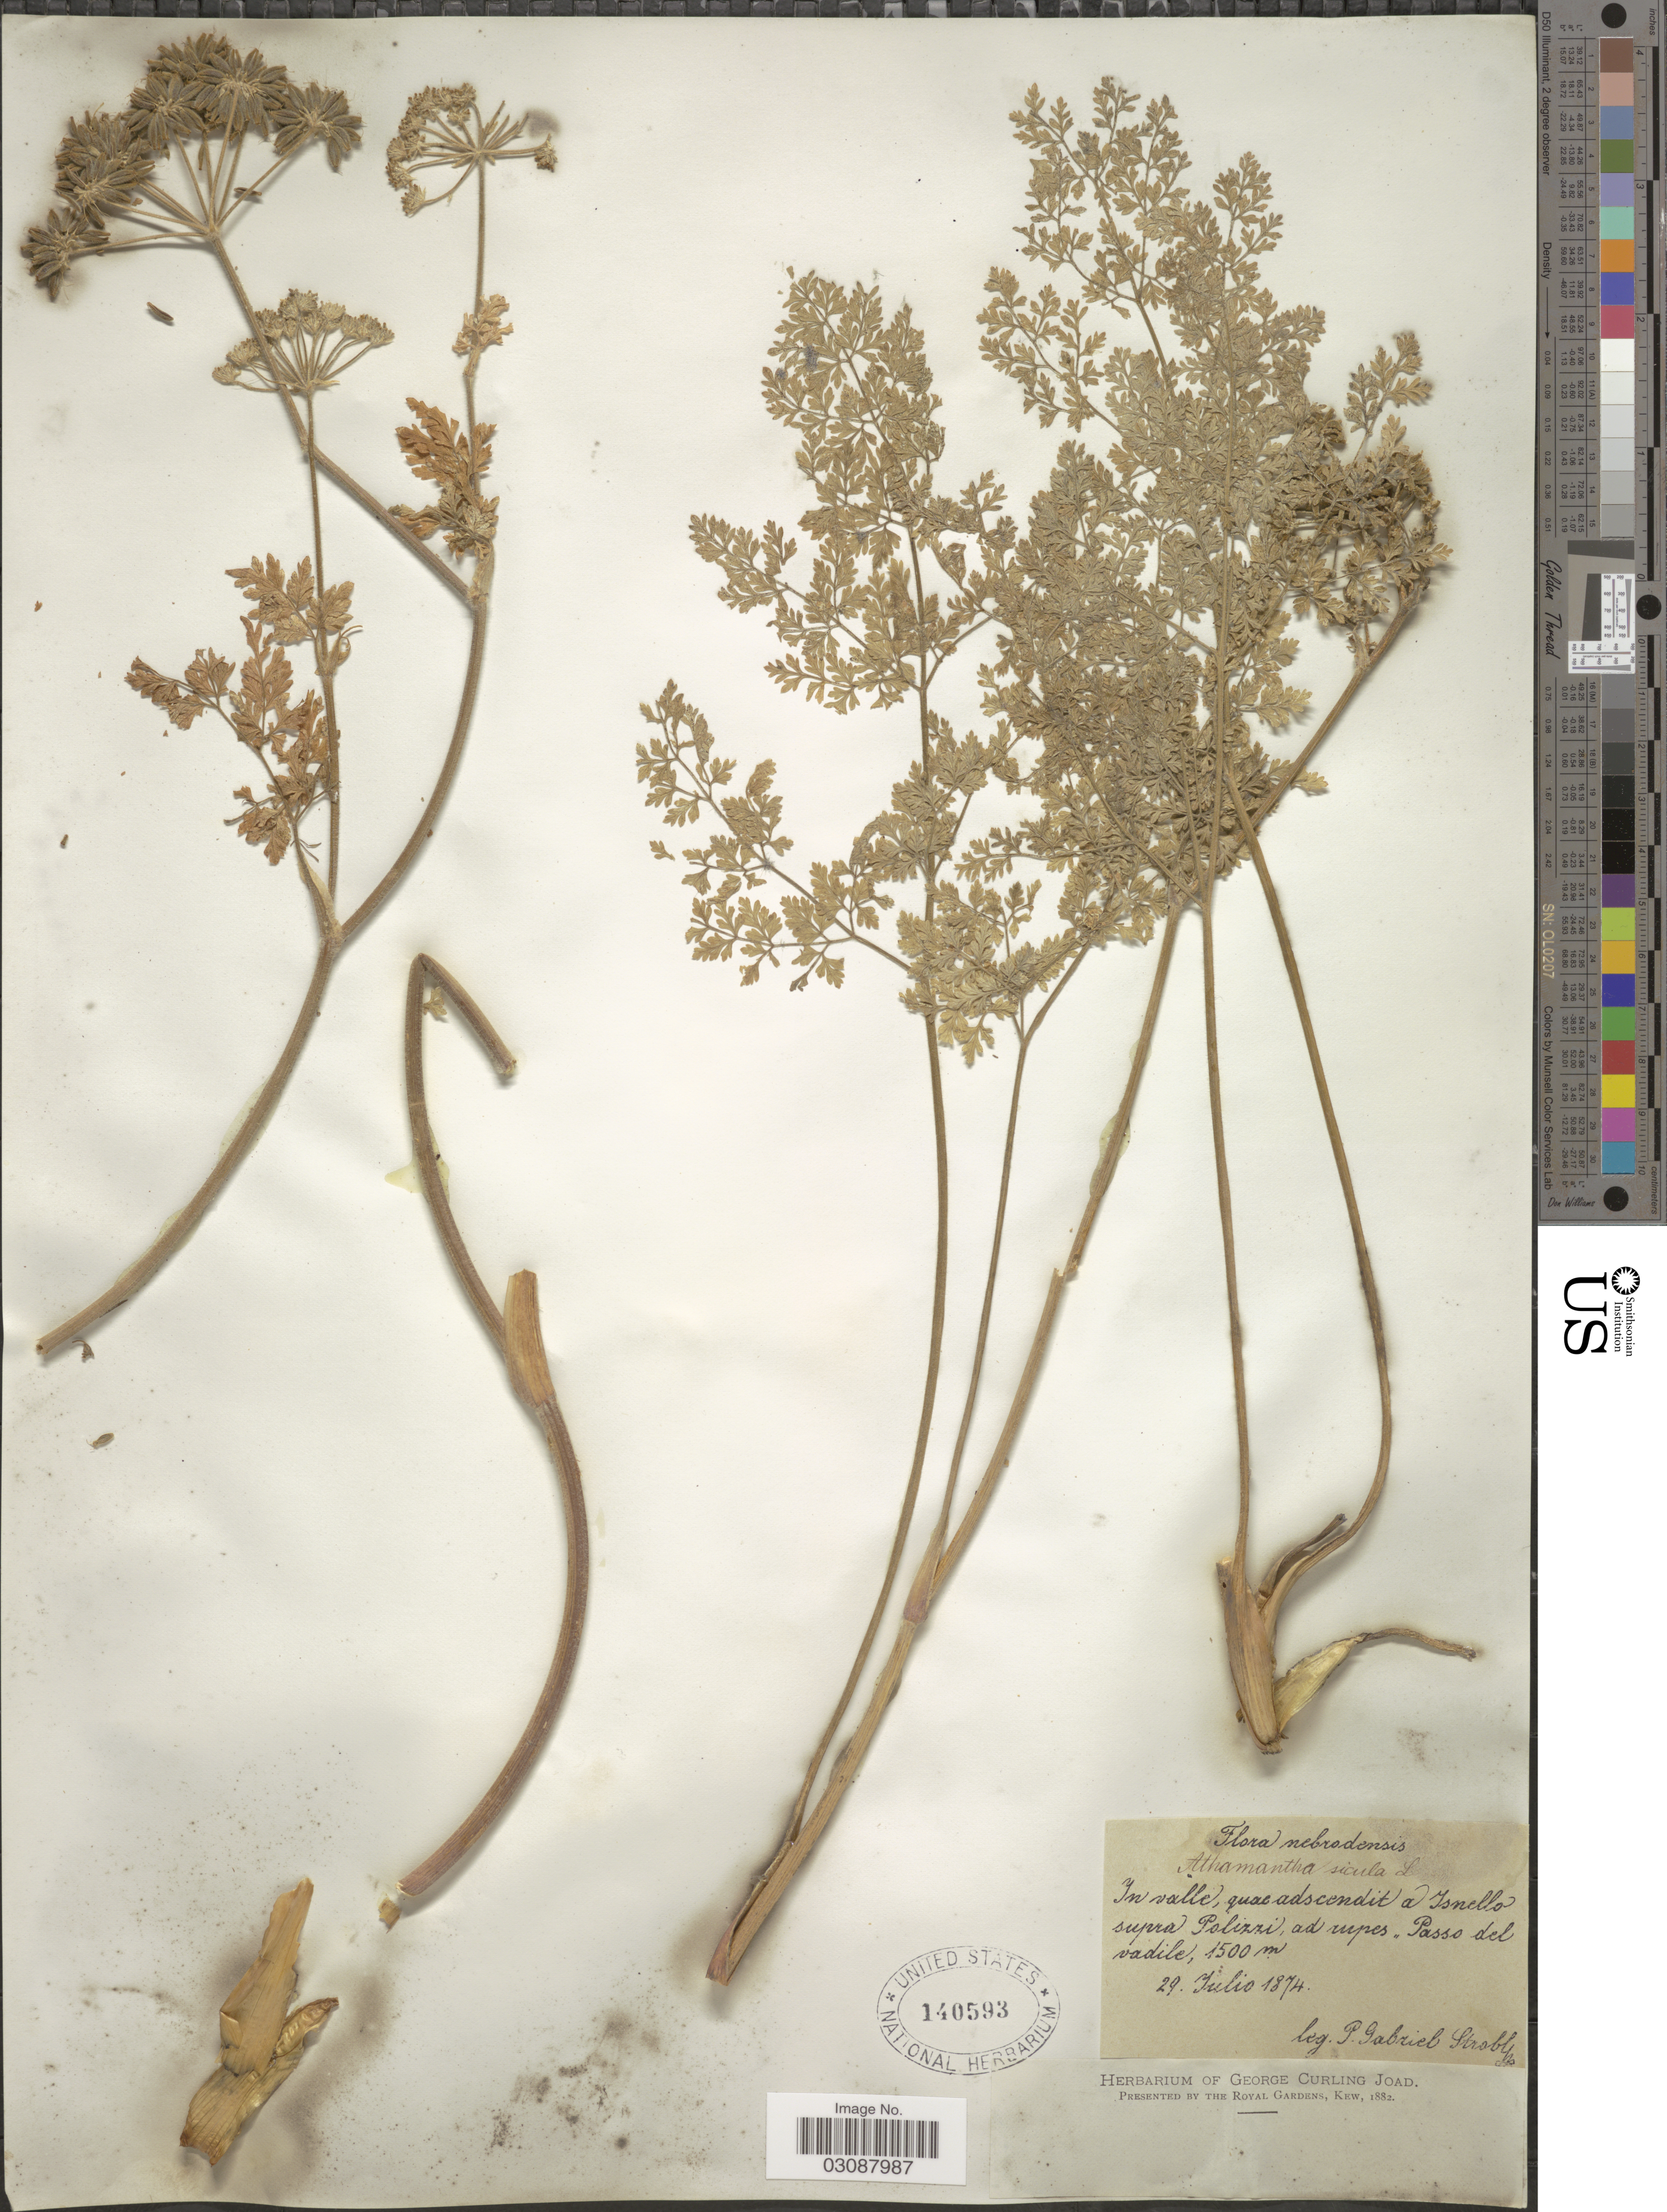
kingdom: Plantae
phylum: Tracheophyta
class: Magnoliopsida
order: Apiales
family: Apiaceae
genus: Athamanta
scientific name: Athamanta sicula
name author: L.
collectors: P. G. Strobl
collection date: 1874-07-29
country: Italy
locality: Nebrodensis. In valle, quae adscendit a Isnello supra Polizzi, ad rupes Passo del vadile.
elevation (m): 1500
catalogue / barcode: US 140593